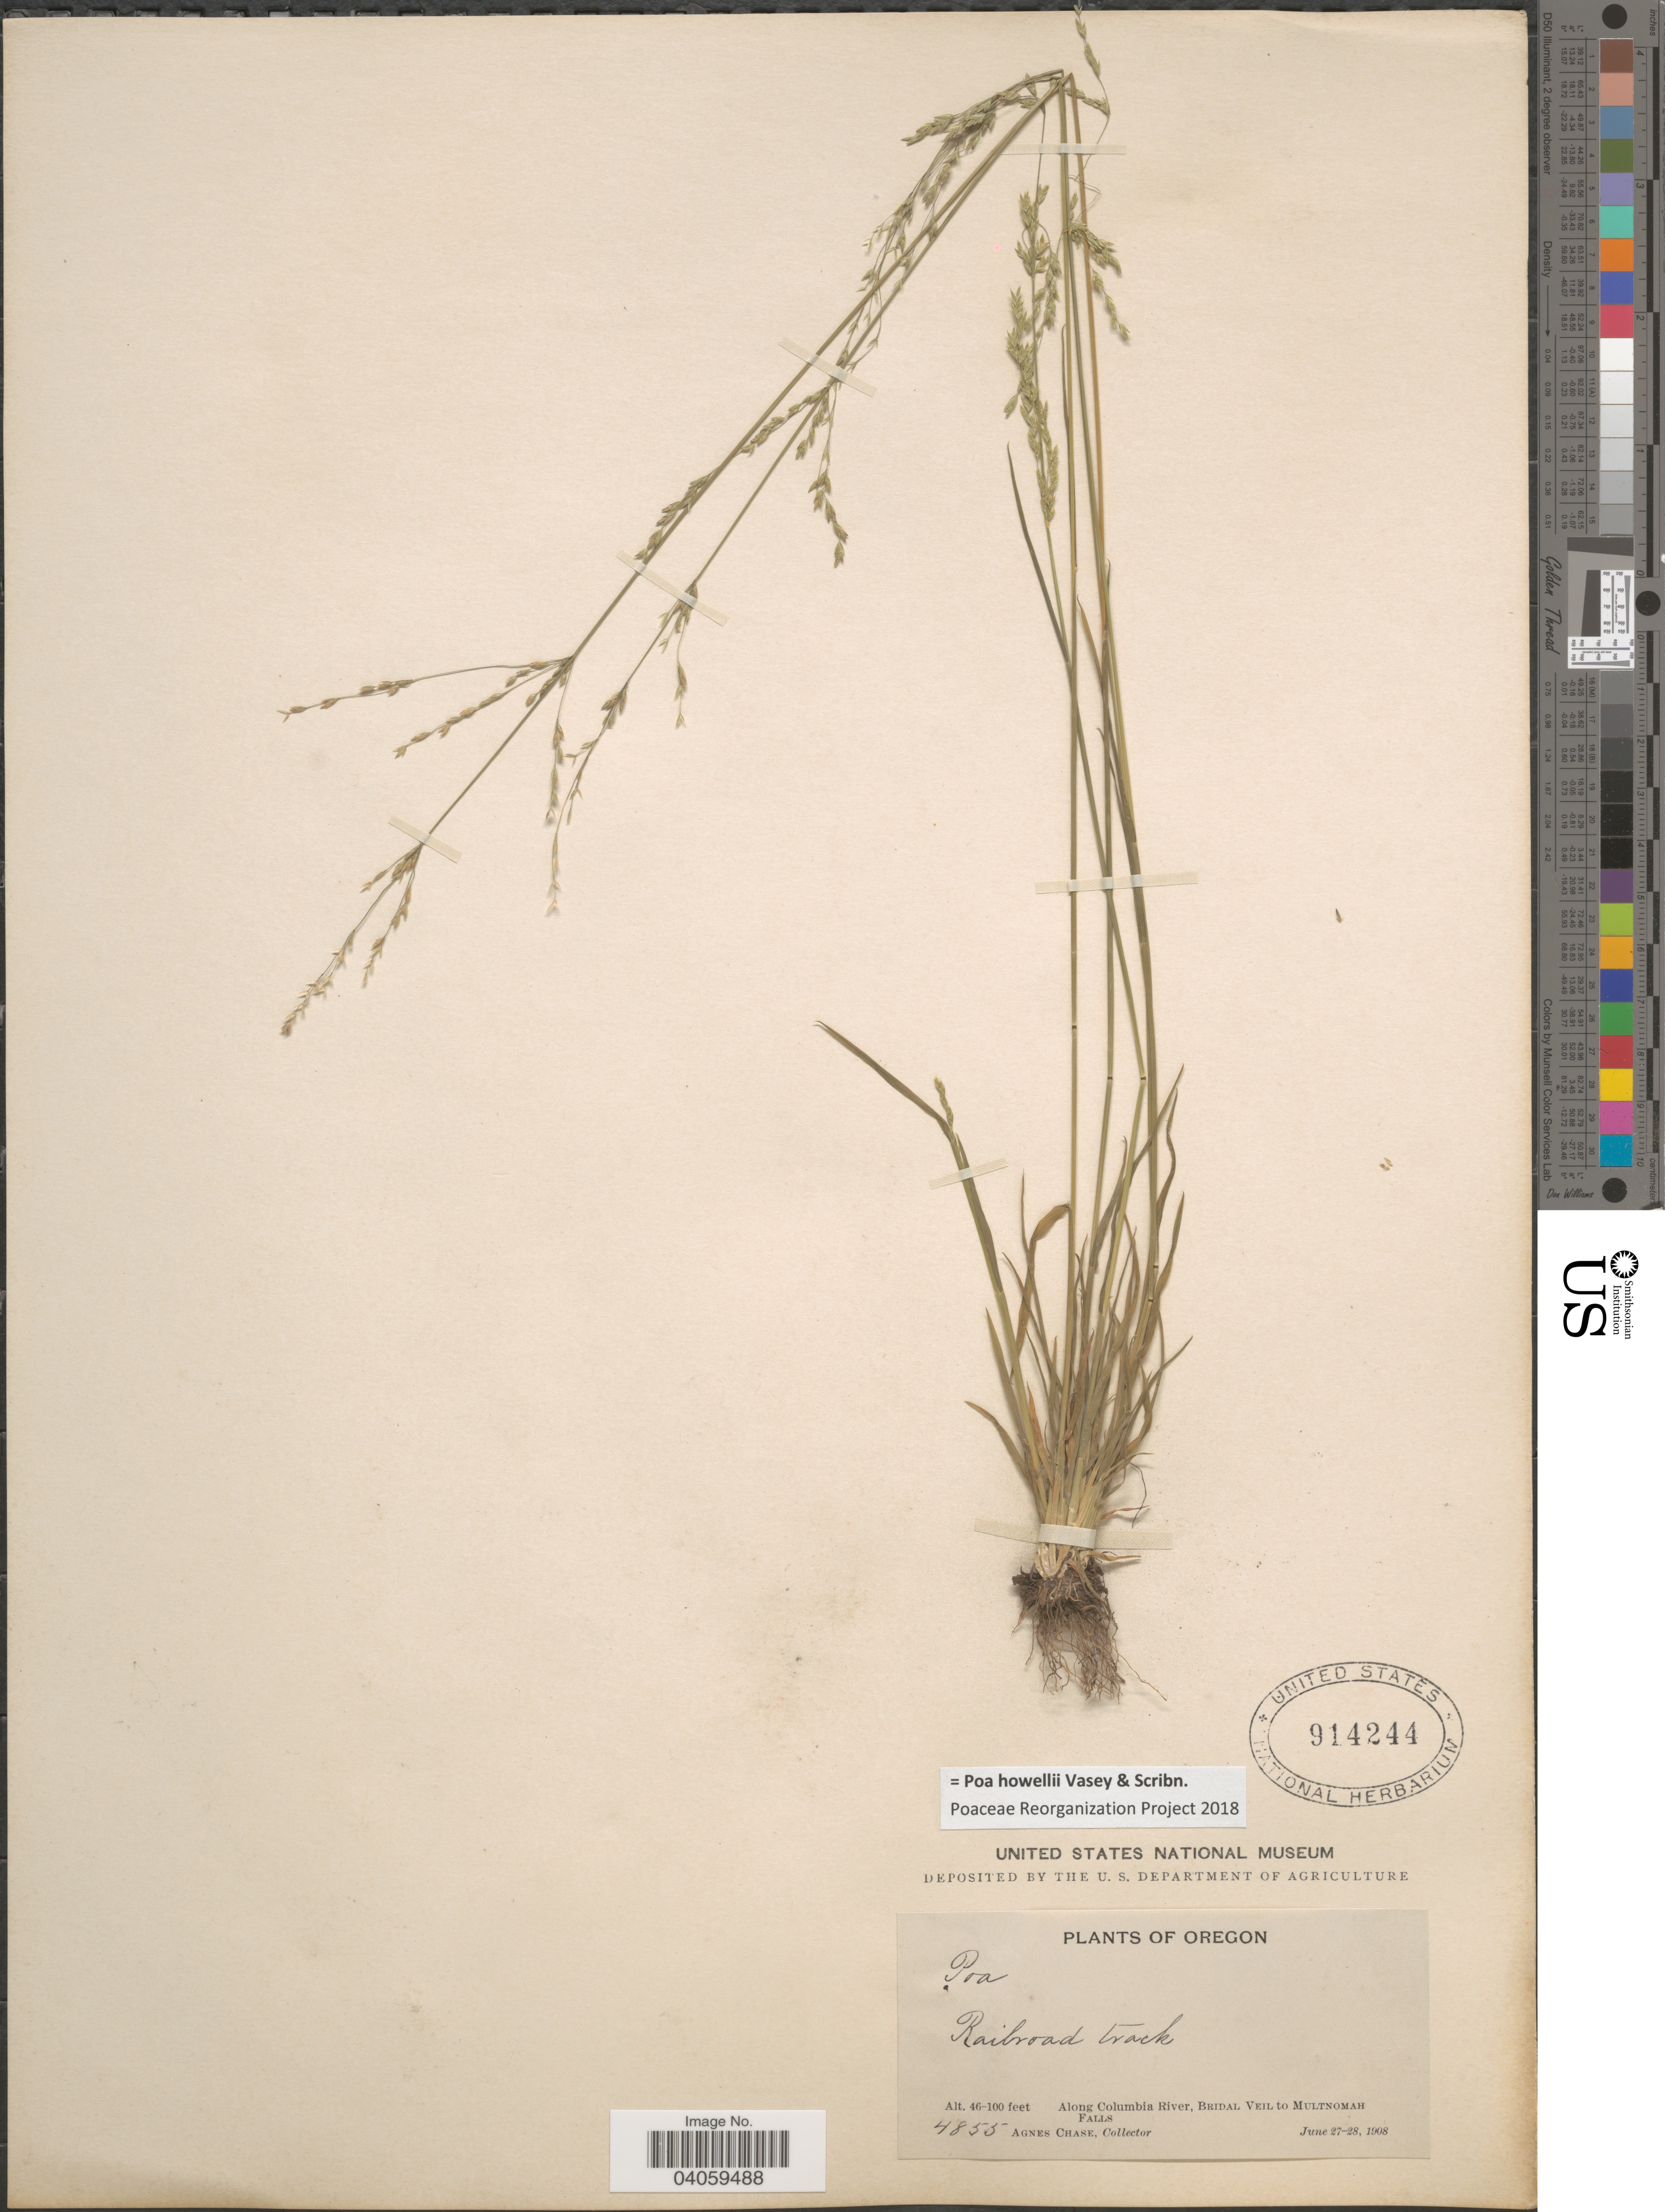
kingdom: Plantae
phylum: Tracheophyta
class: Liliopsida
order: Poales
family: Poaceae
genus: Poa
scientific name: Poa howellii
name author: Vasey & Scribn.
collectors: A. Chase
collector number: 4855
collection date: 1908-06-27/1908-06-28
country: United States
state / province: Oregon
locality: Railroad track. Along Columbia River, Bridal Veil to Multnomah Falls.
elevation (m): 14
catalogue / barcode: US 914244